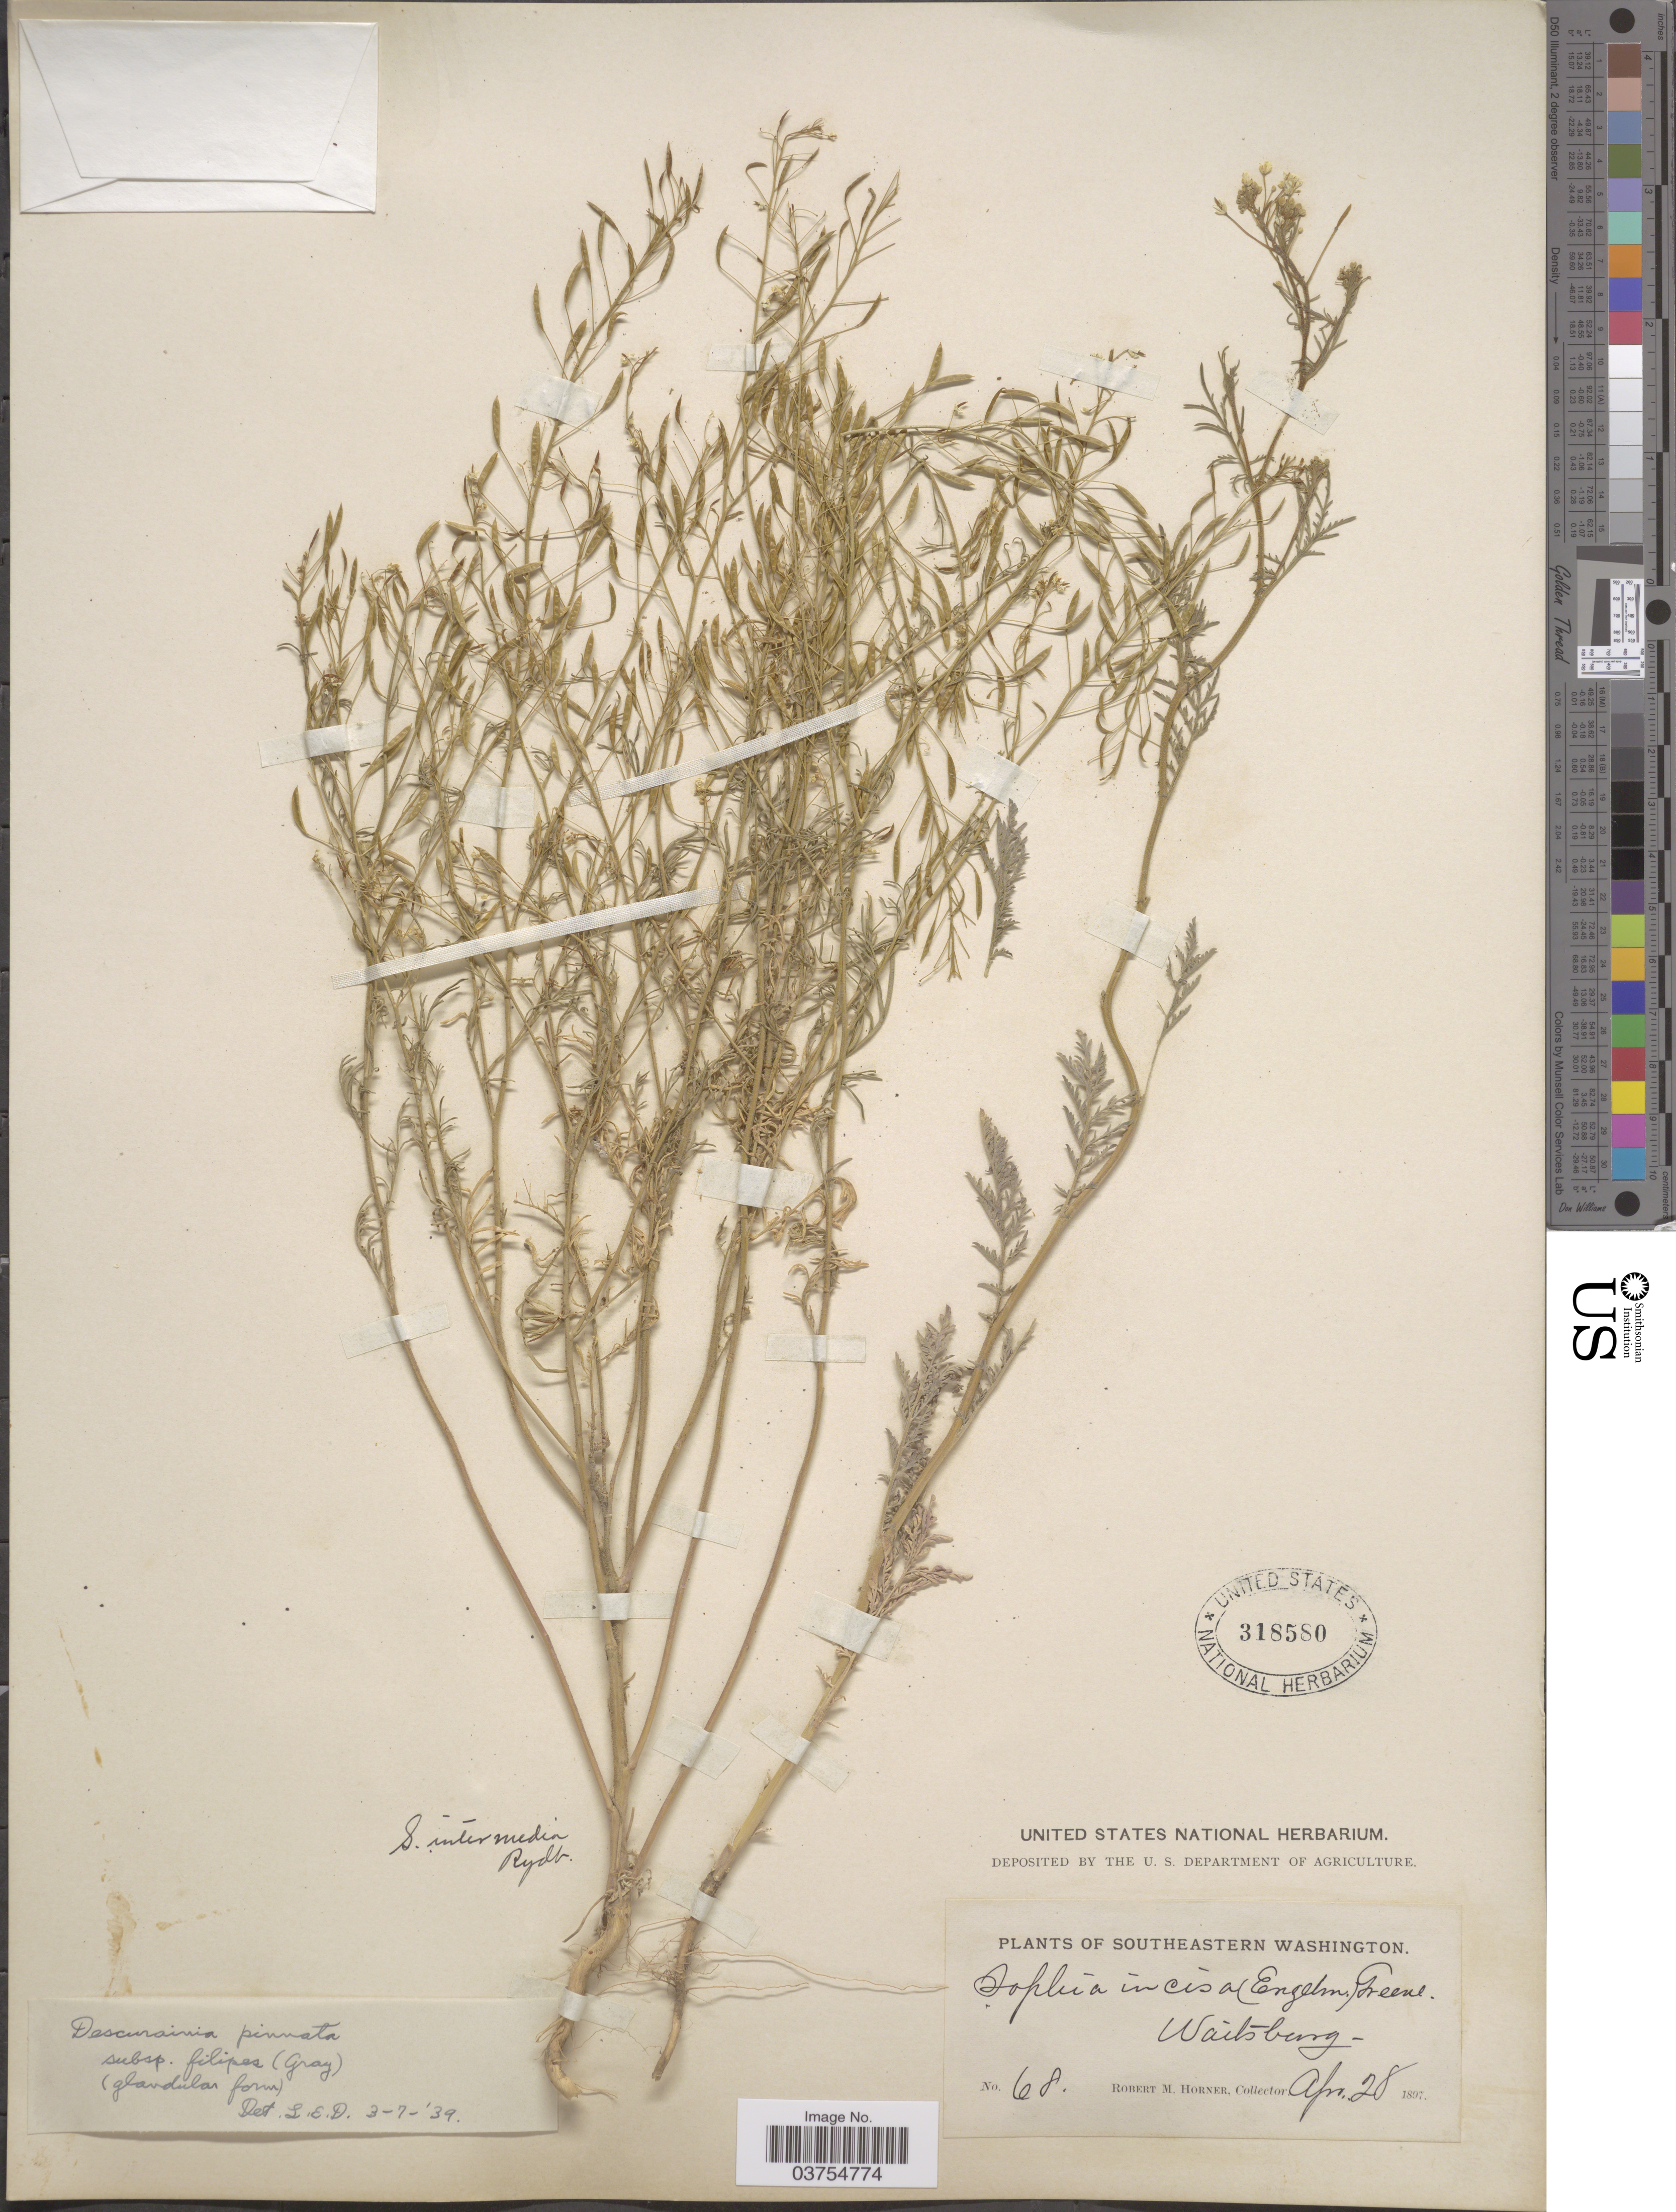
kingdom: Plantae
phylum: Tracheophyta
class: Magnoliopsida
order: Brassicales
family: Brassicaceae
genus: Descurainia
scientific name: Descurainia pinnata subsp. filipes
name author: (A. Gray) Detling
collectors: R. Horner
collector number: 68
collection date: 1897-04-28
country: United States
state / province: Washington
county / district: Walla Walla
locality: Southeastern Washington. Waitsburg.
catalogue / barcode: US 318580